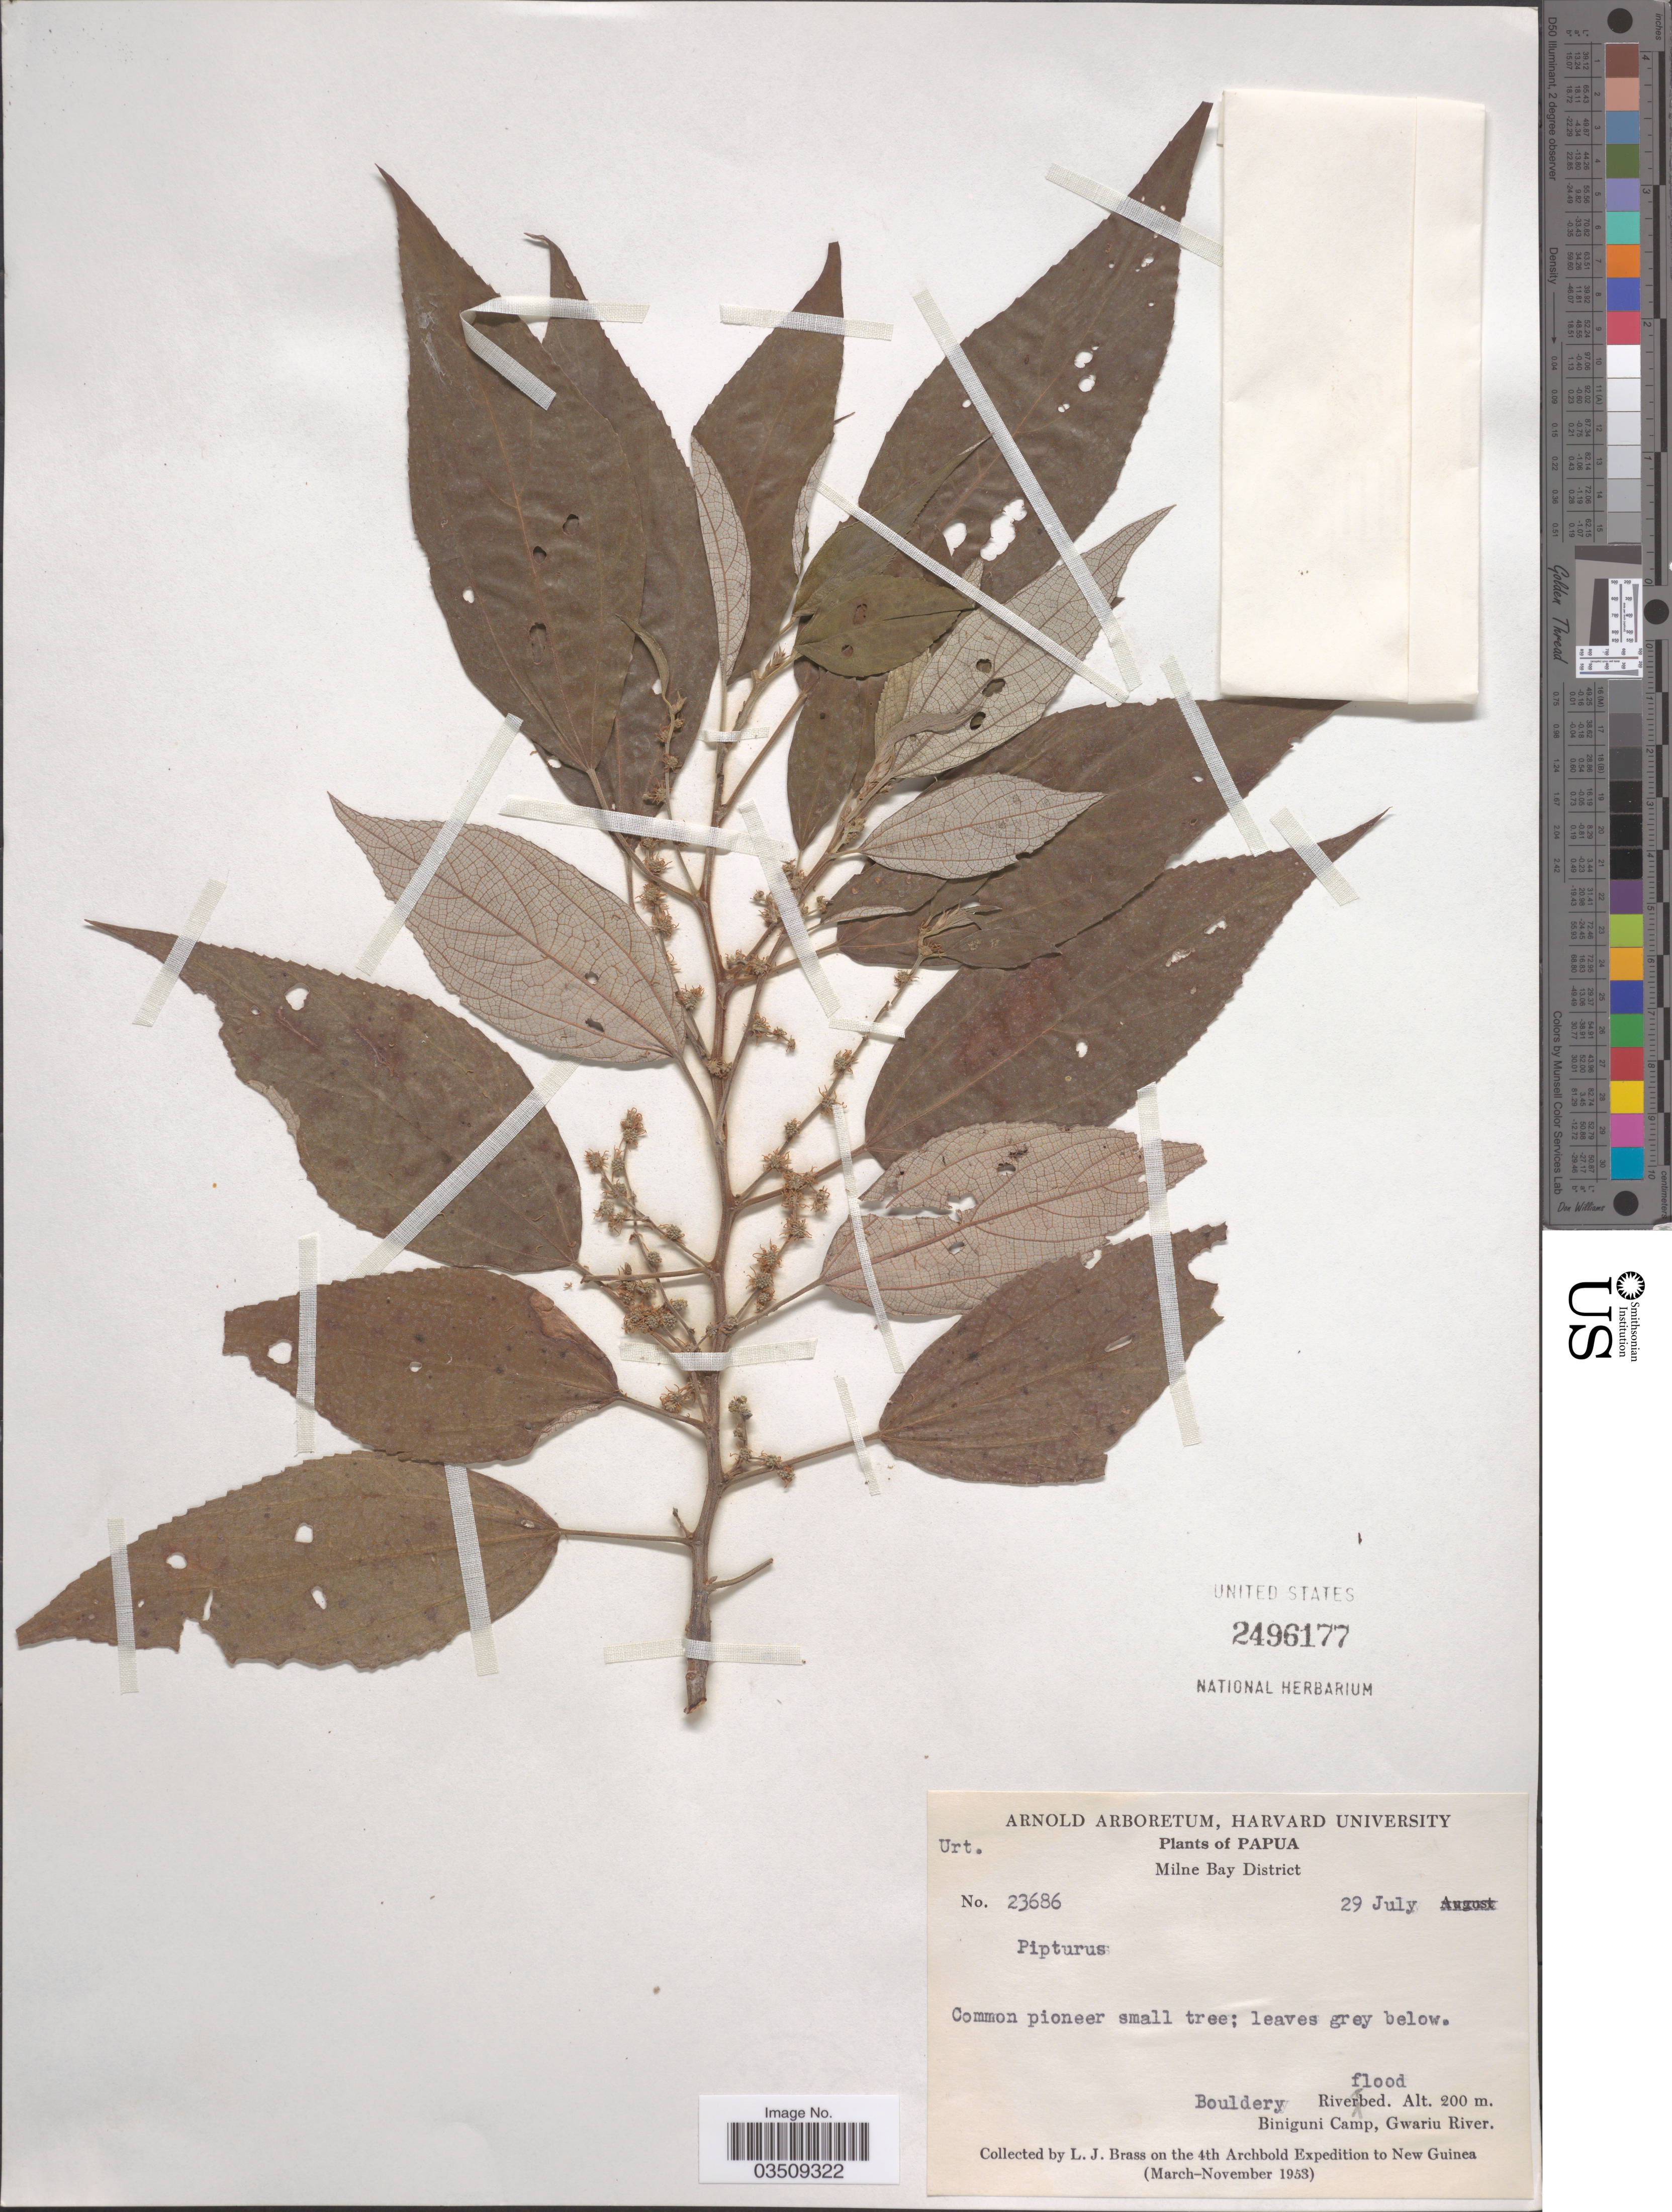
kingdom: Plantae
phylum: Tracheophyta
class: Magnoliopsida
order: Rosales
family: Urticaceae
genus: Pipturus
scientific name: Pipturus sp.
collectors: L. J. Brass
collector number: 23686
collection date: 1953-07-29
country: Papua New Guinea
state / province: Milne Bay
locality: Milne Bay District. Biniguni Camp, Gwariu River.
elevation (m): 200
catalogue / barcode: US 2496177